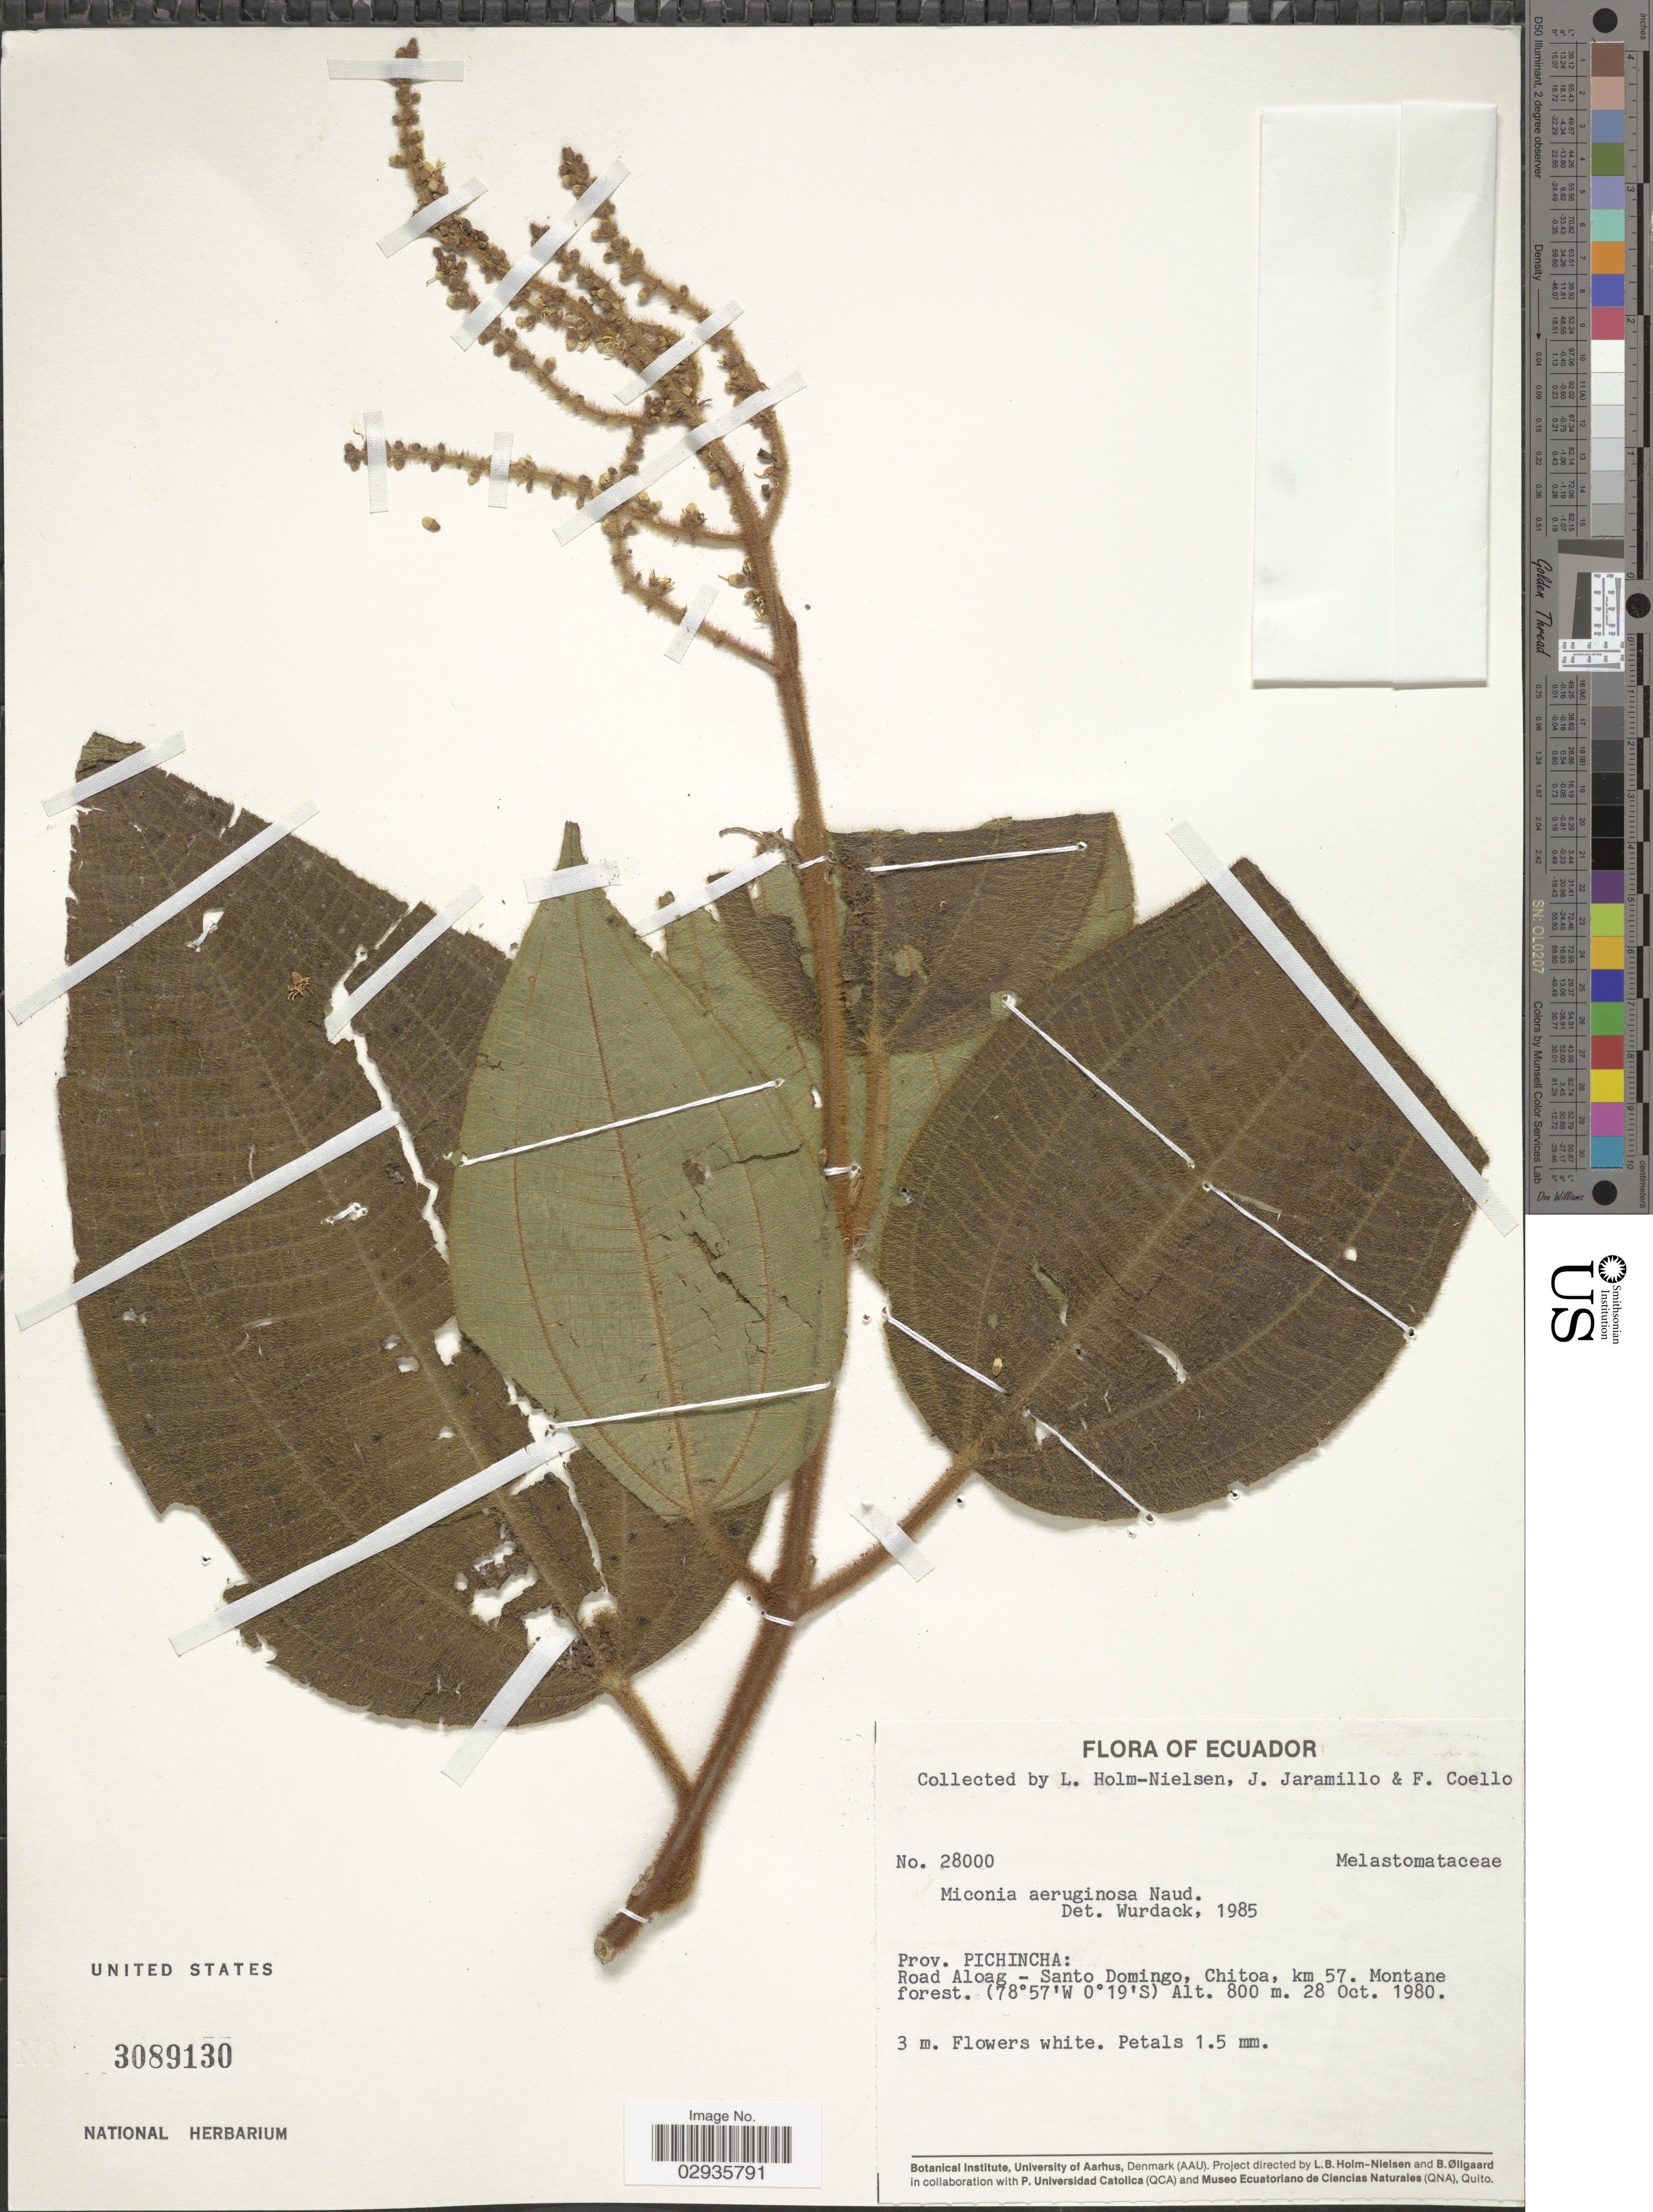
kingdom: Plantae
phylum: Tracheophyta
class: Magnoliopsida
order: Myrtales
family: Melastomataceae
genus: Miconia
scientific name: Miconia aeruginosa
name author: Naudin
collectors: L. Holm-Nielsen, J. Jaramillo & F. Coello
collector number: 28000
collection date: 1980-10-28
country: Ecuador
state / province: Pichincha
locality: Road Aloag - Santo Domingo, Chitoa, km 57.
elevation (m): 800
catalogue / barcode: US 3089130